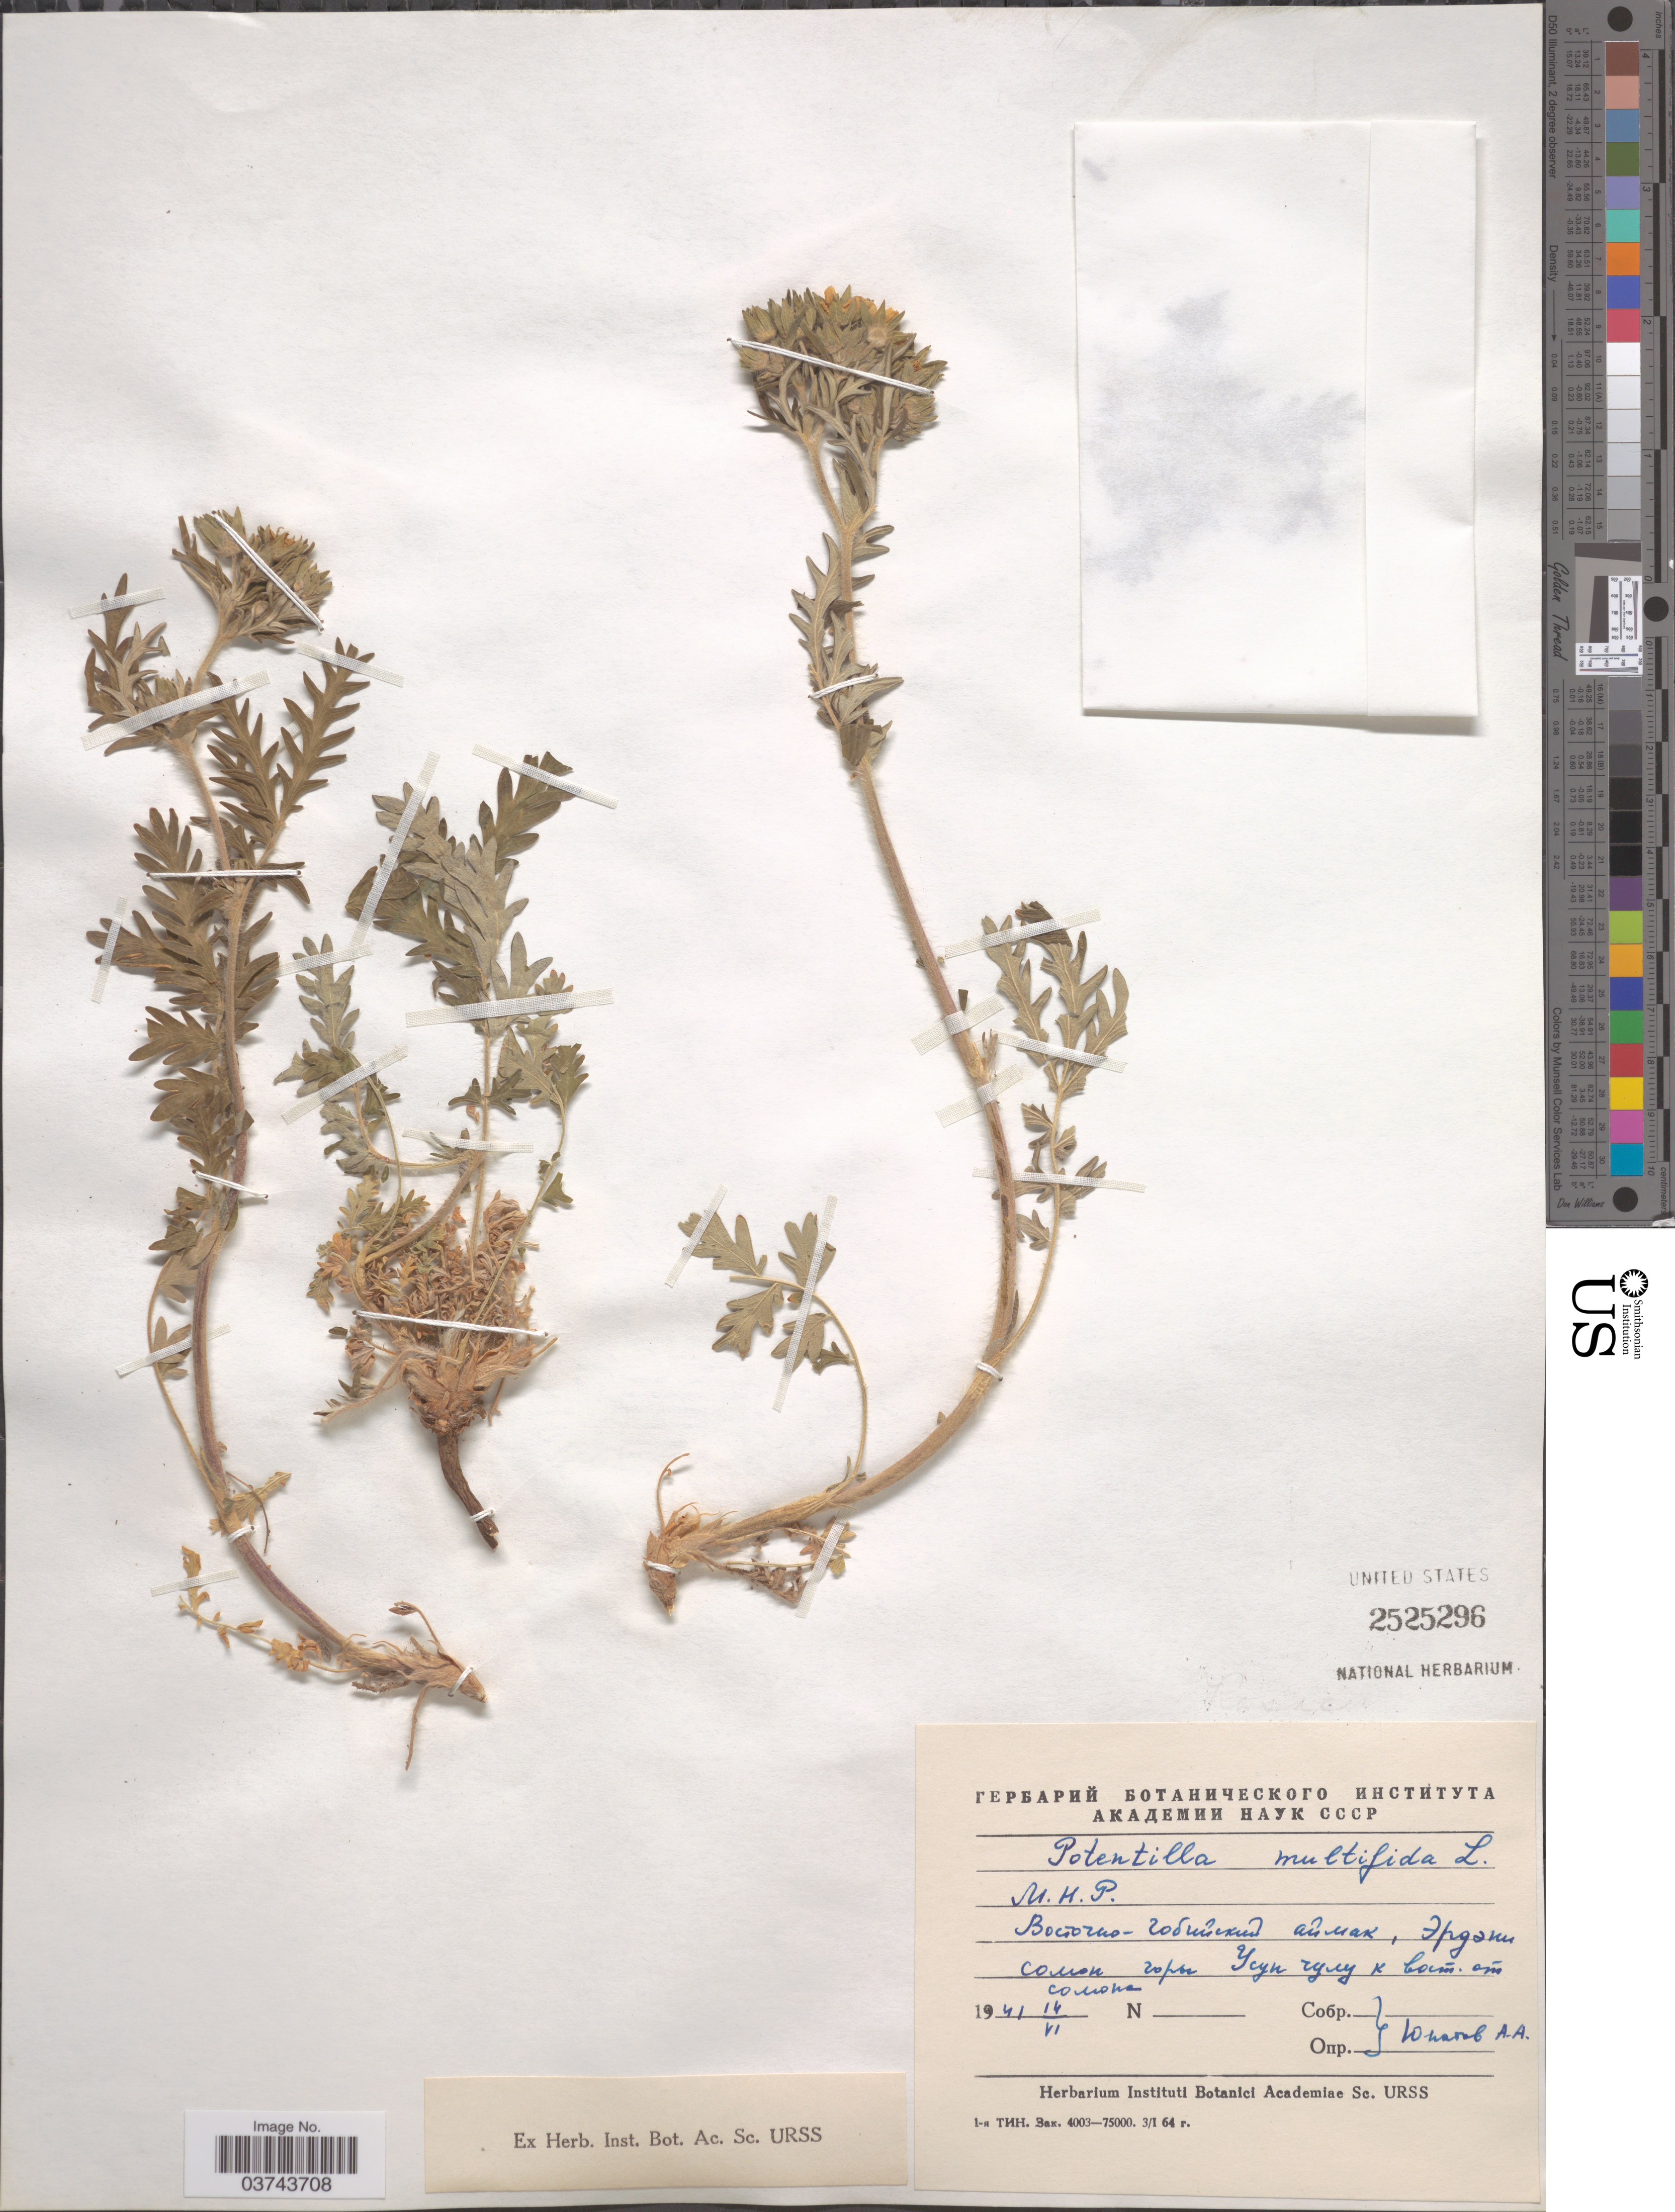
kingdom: Plantae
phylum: Tracheophyta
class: Magnoliopsida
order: Rosales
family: Rosaceae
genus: Potentilla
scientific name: Potentilla multifida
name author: L.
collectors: X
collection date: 1941-06-14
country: Mongolia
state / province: Dornogov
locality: Mountains E of Erdene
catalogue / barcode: US 2525296